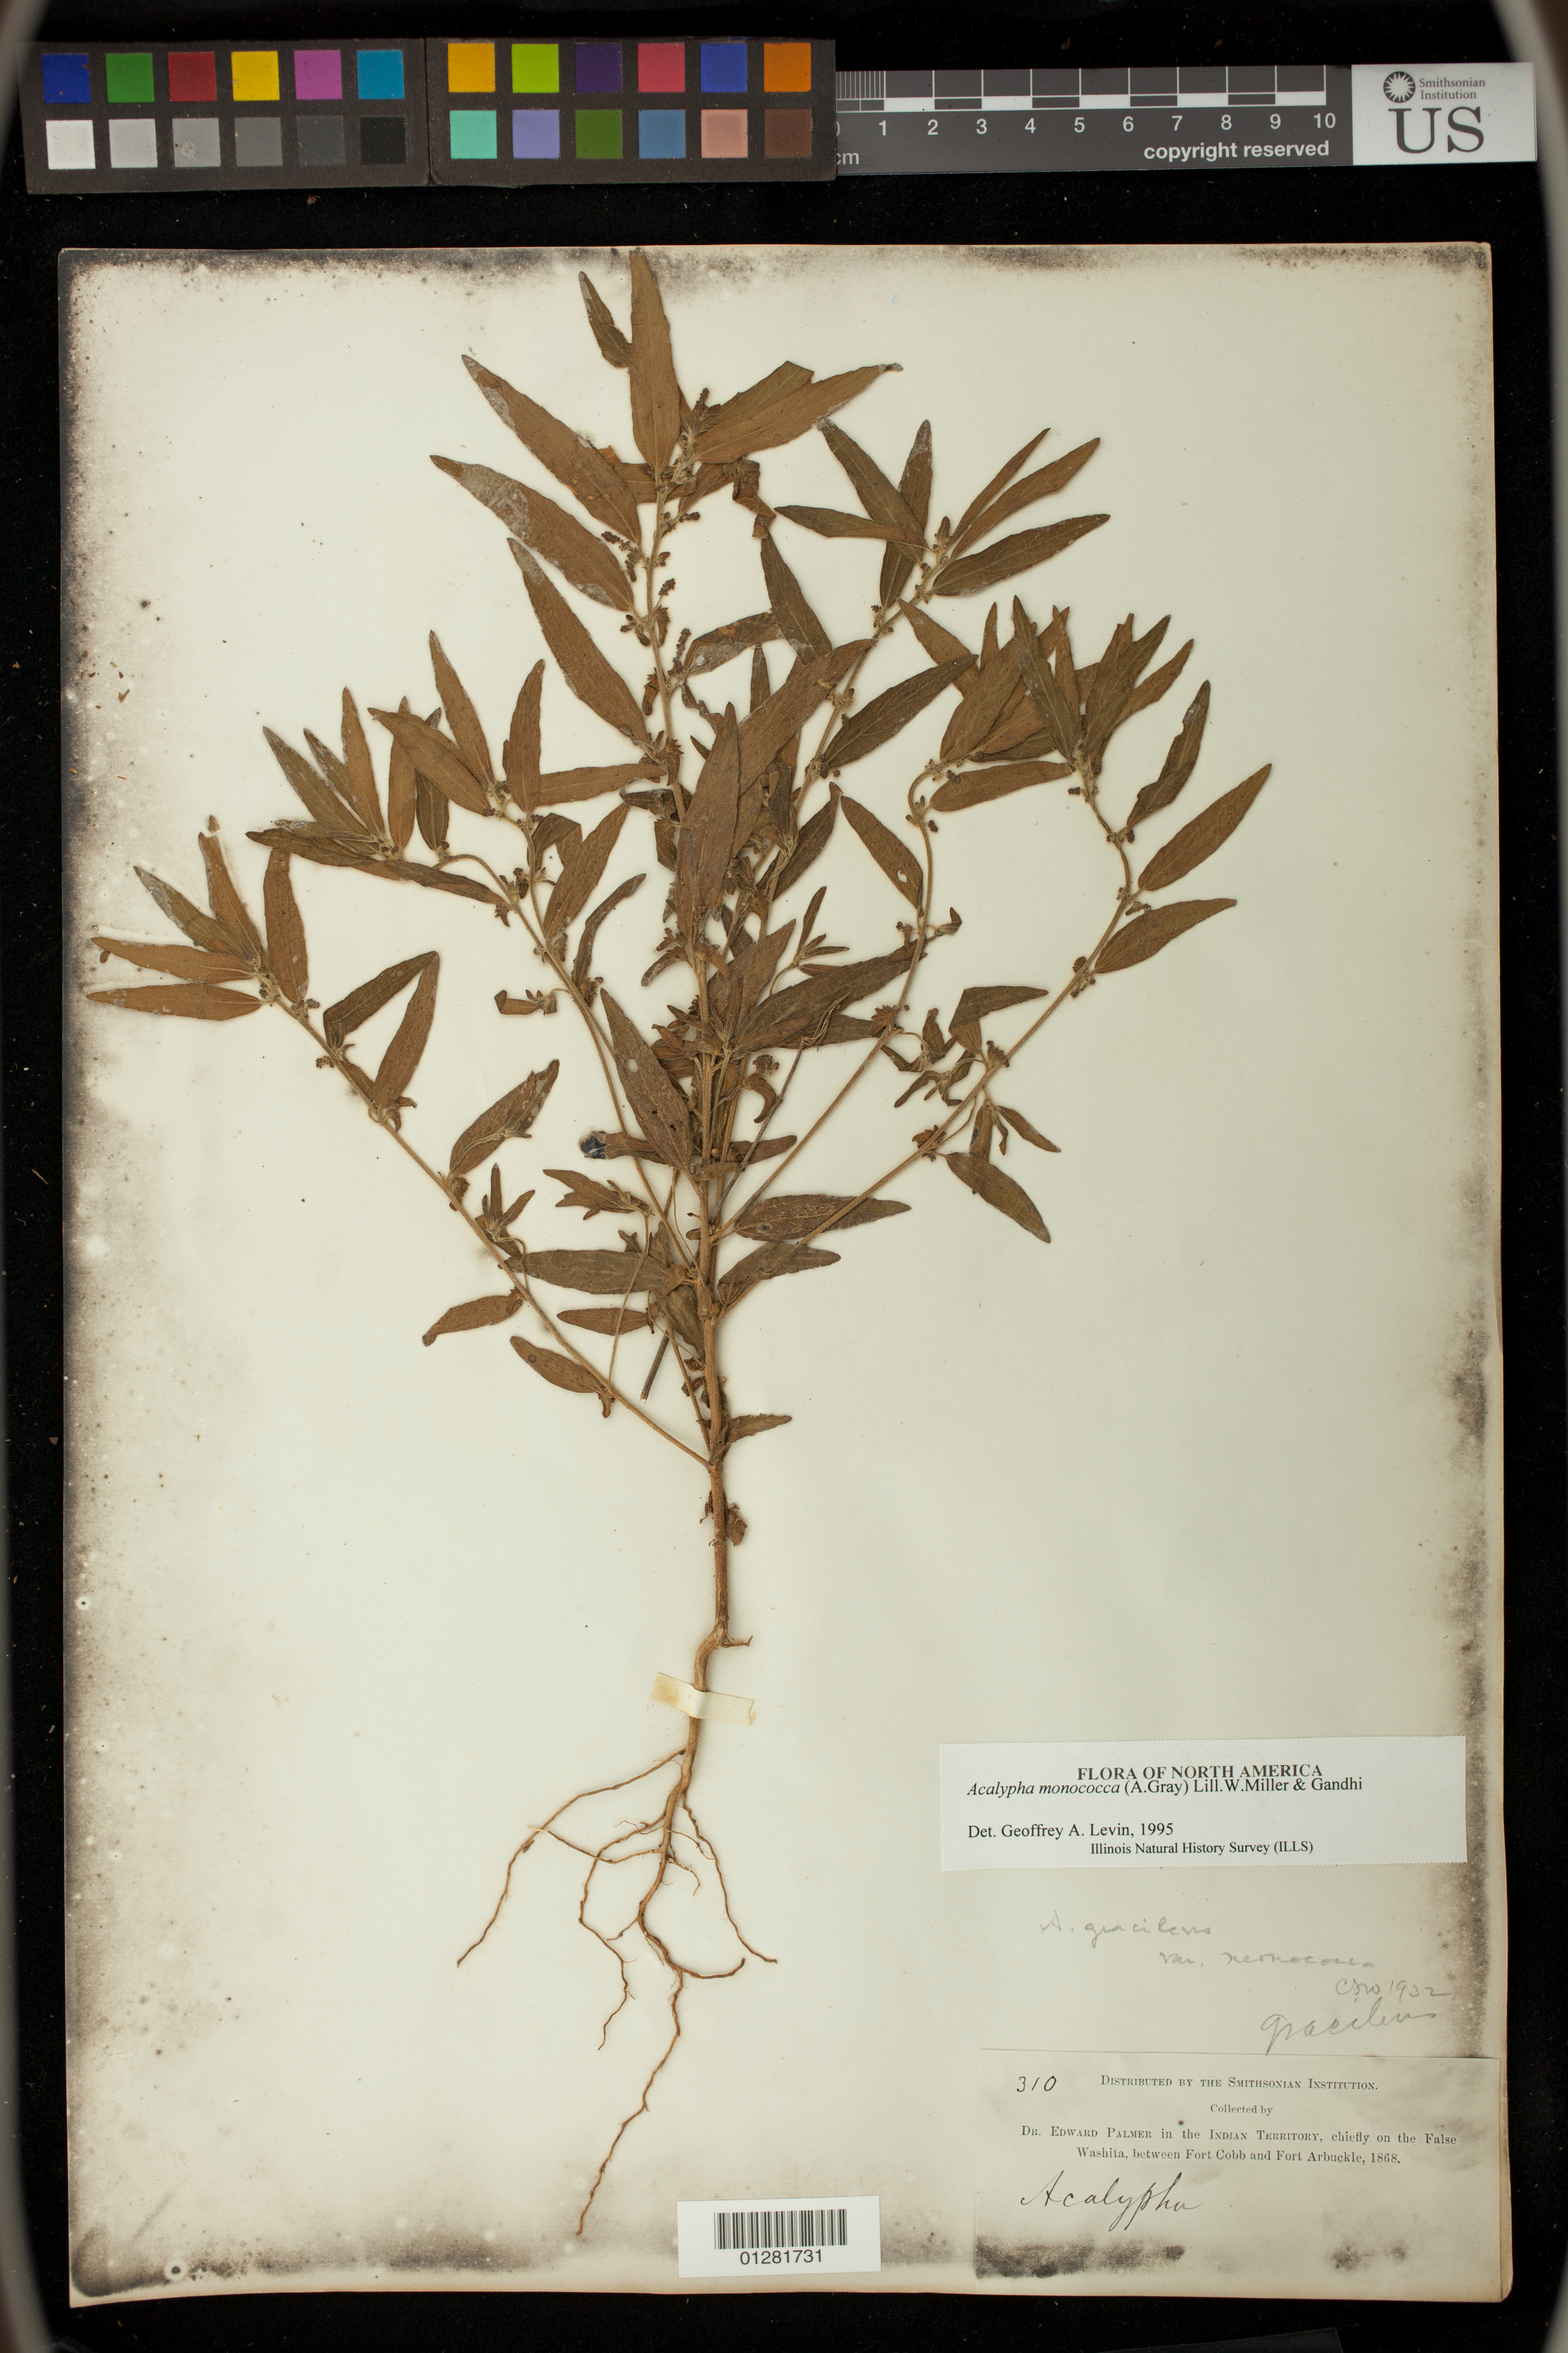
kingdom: Plantae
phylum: Tracheophyta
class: Magnoliopsida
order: Malpighiales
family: Euphorbiaceae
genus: Acalypha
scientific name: Acalypha monococca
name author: (Englem. ex A. Gray) Gandhi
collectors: E. Palmer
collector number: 310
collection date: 1868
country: United States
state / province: Oklahoma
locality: Indian Territory, chiefly on the False Washita, between Fort Cobb and Fort Arbuckle.